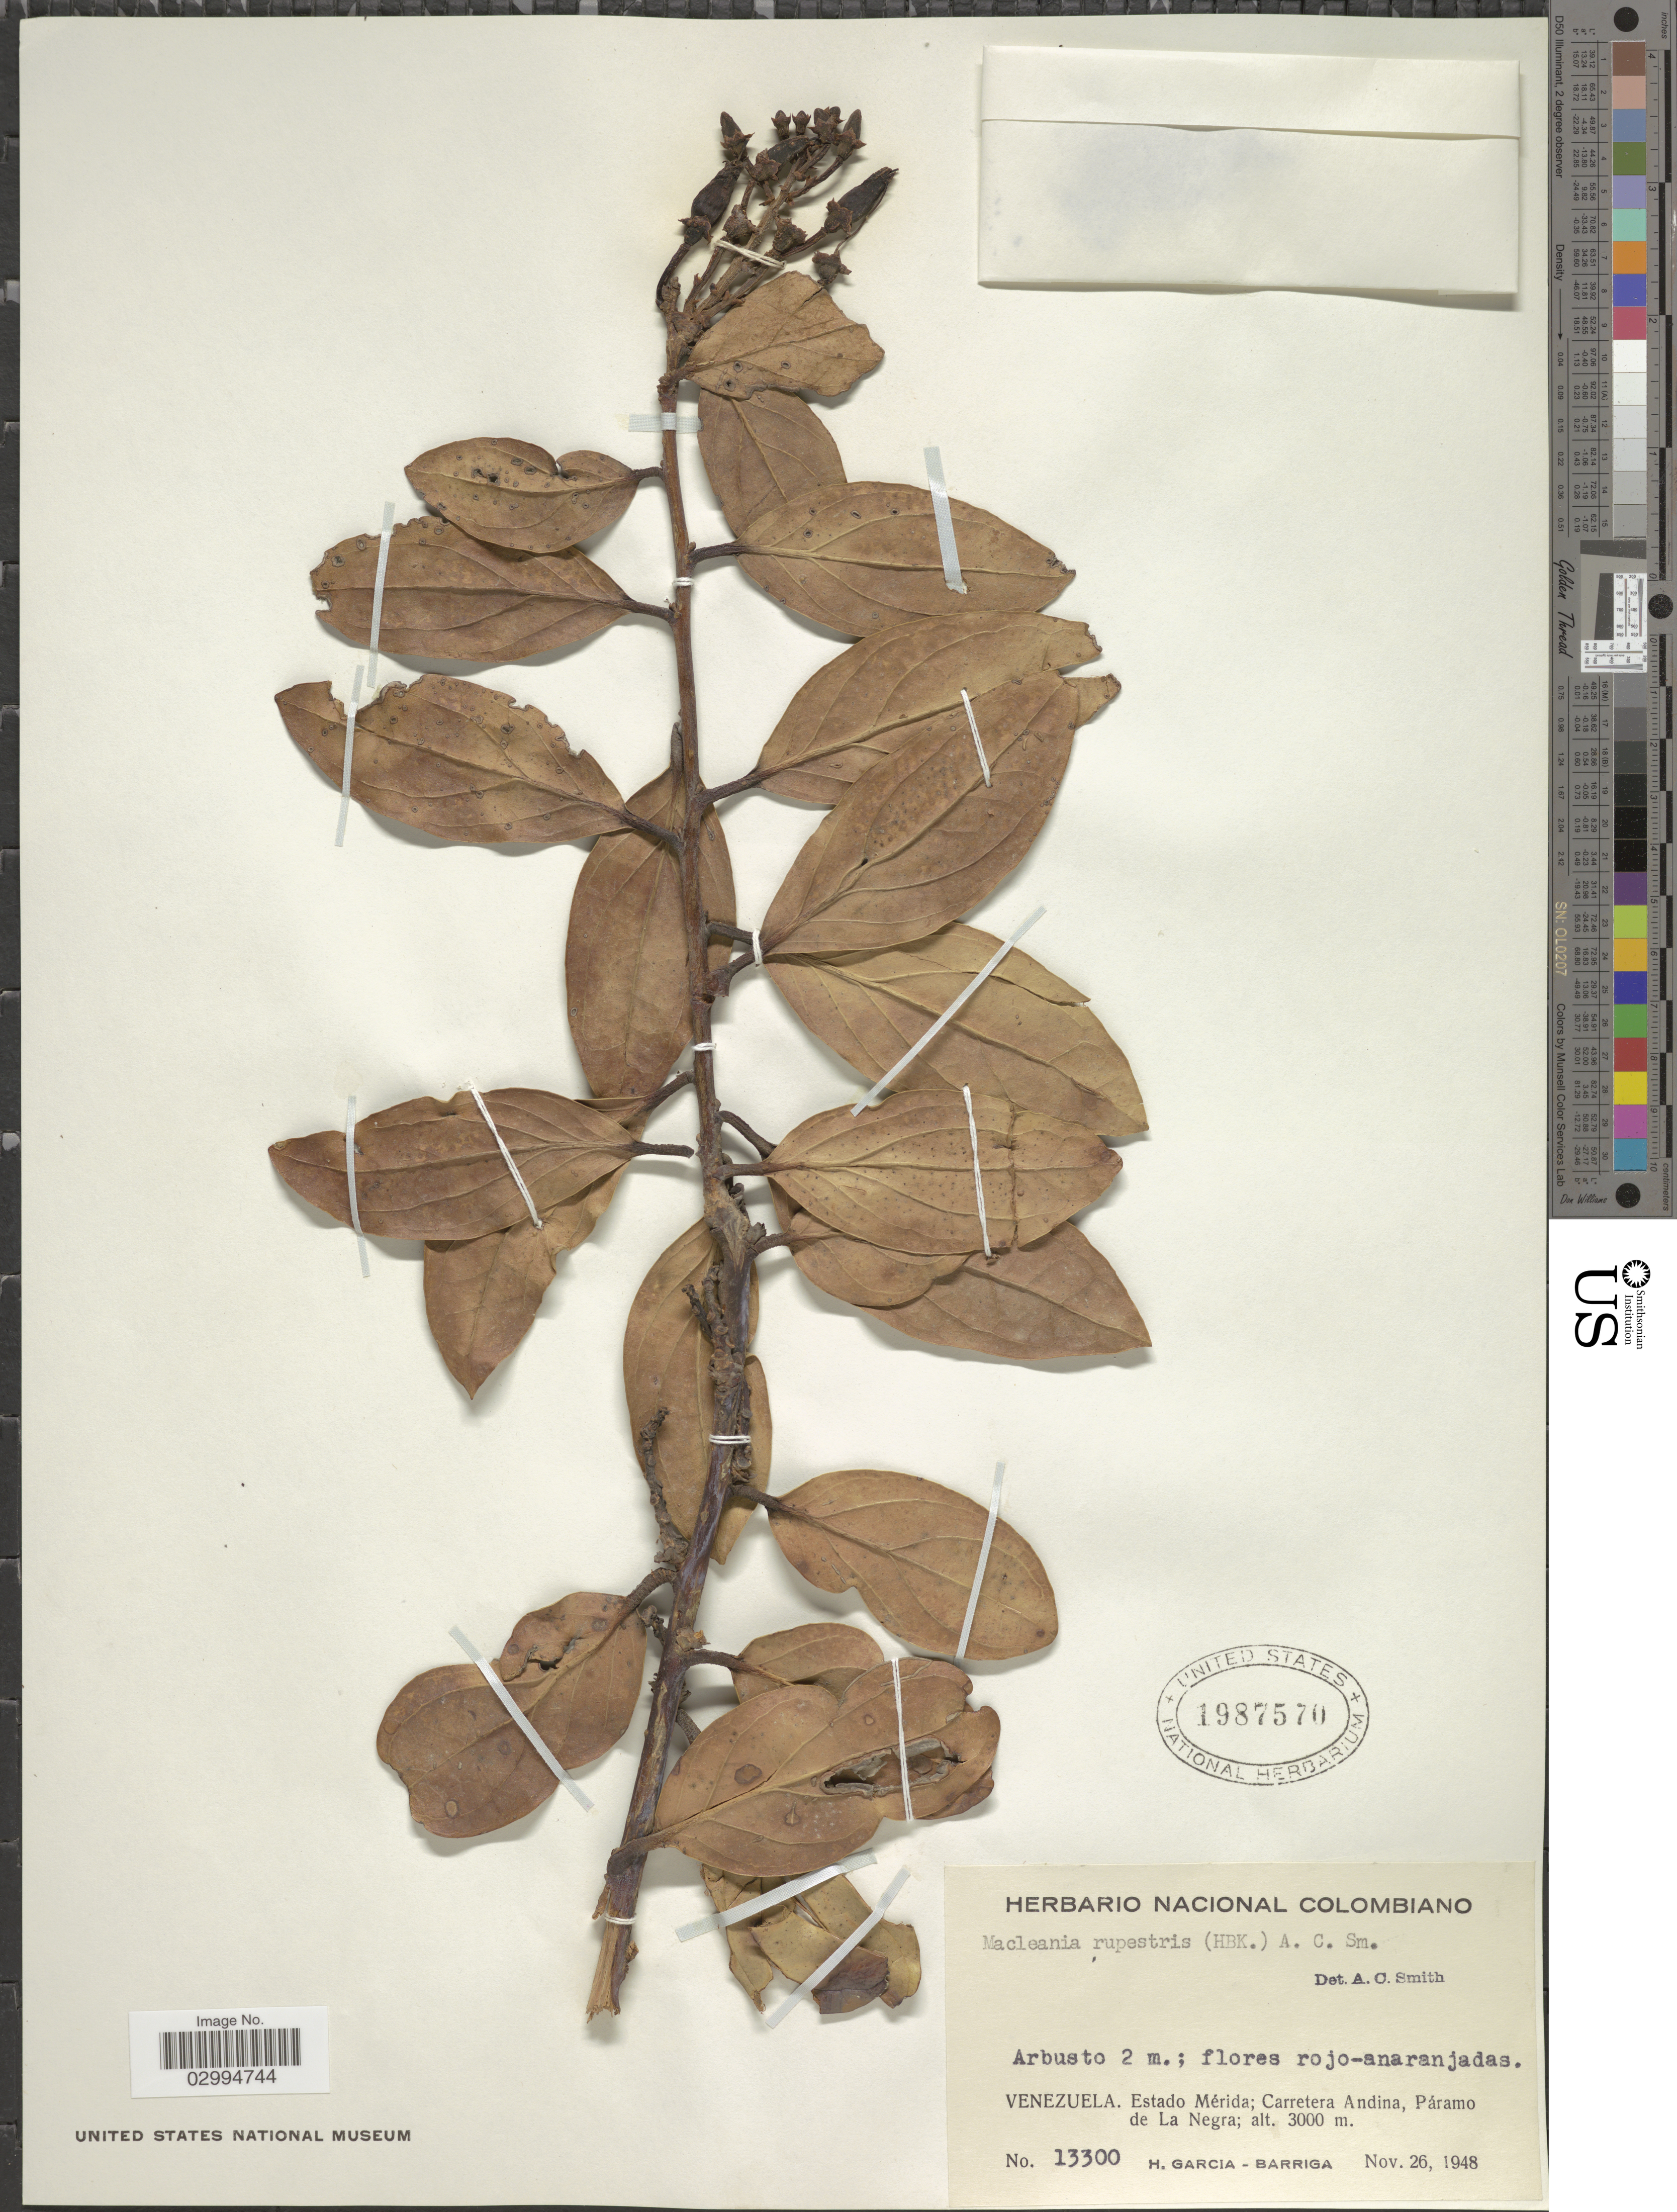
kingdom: Plantae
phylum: Tracheophyta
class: Magnoliopsida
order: Ericales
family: Ericaceae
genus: Macleania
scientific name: Macleania rupestris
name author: (Kunth) A.C. Sm.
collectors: H. García Barriga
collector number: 13300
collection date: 1948-11-26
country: Venezuela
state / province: Mérida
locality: Carretera Andina, Páramo de La Negra.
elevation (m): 3000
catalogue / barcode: US 1987570